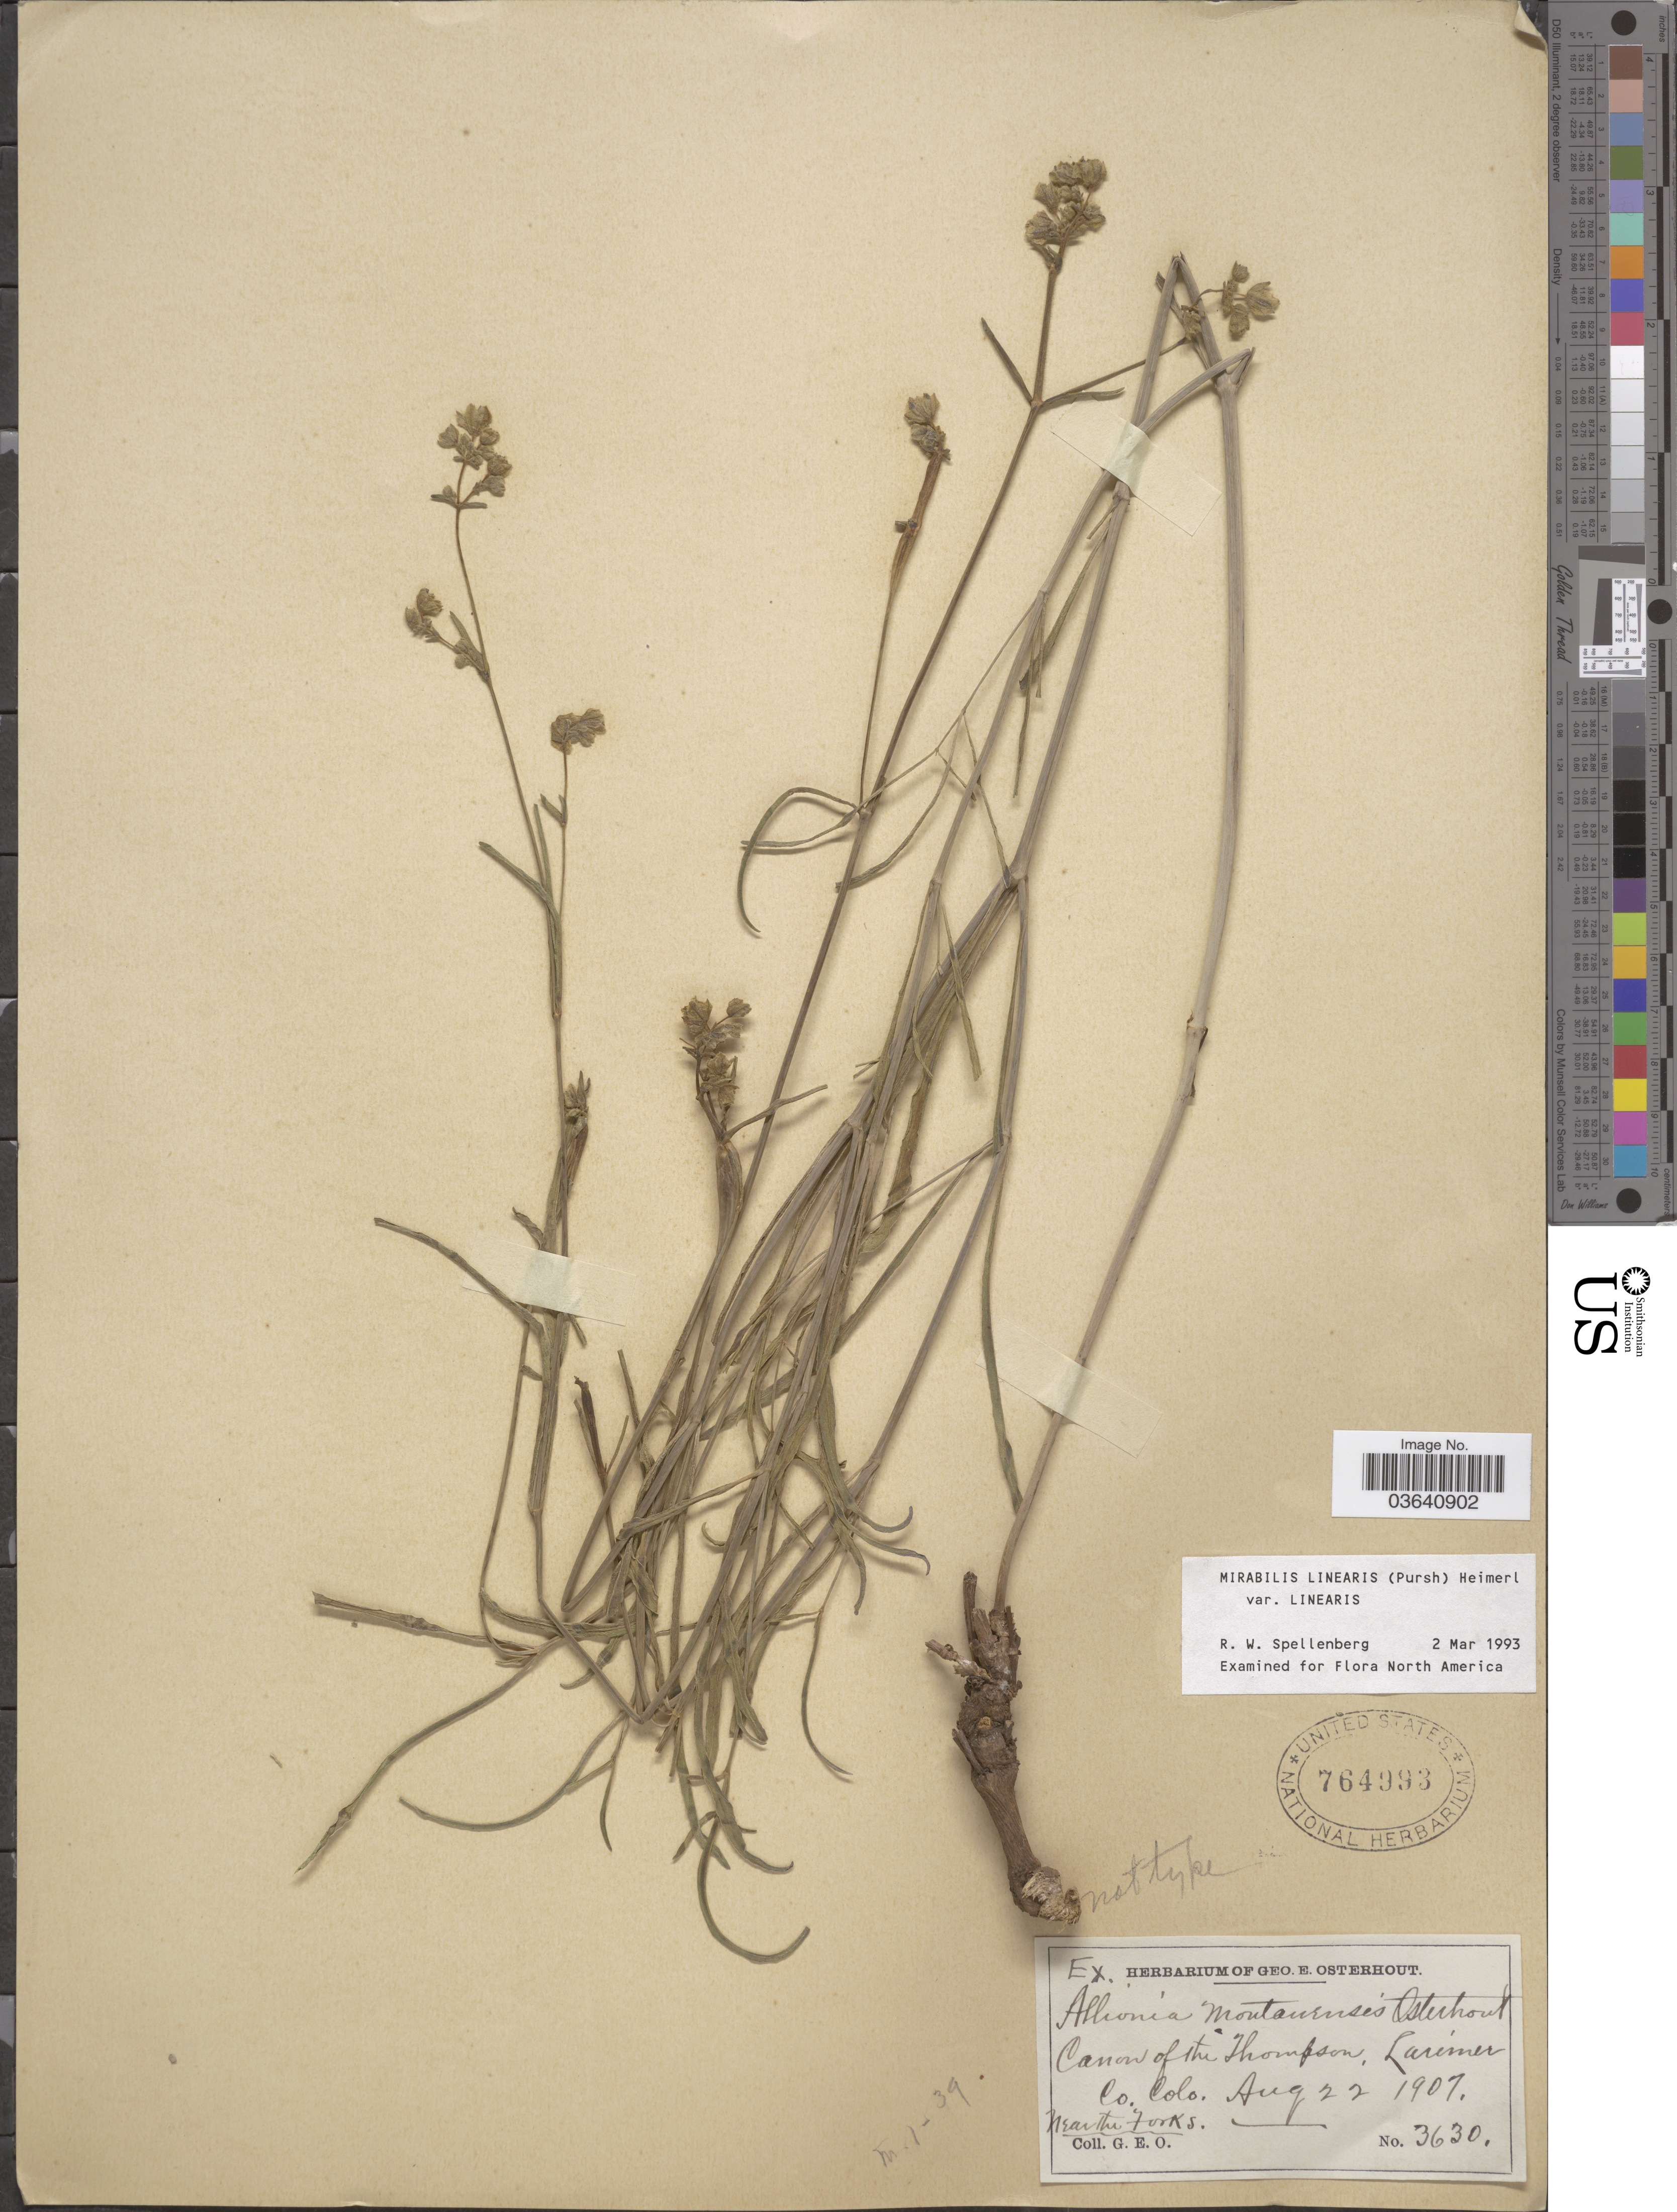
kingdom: Plantae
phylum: Tracheophyta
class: Magnoliopsida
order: Caryophyllales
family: Nyctaginaceae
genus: Mirabilis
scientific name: Mirabilis linearis var. linearis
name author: (Pursh) Heimerl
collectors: G. Osterhout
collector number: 3630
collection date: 1907-08-22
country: United States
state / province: Colorado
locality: Canon of the Thompson, Larimer Co. Near the Forks.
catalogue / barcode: US 764993